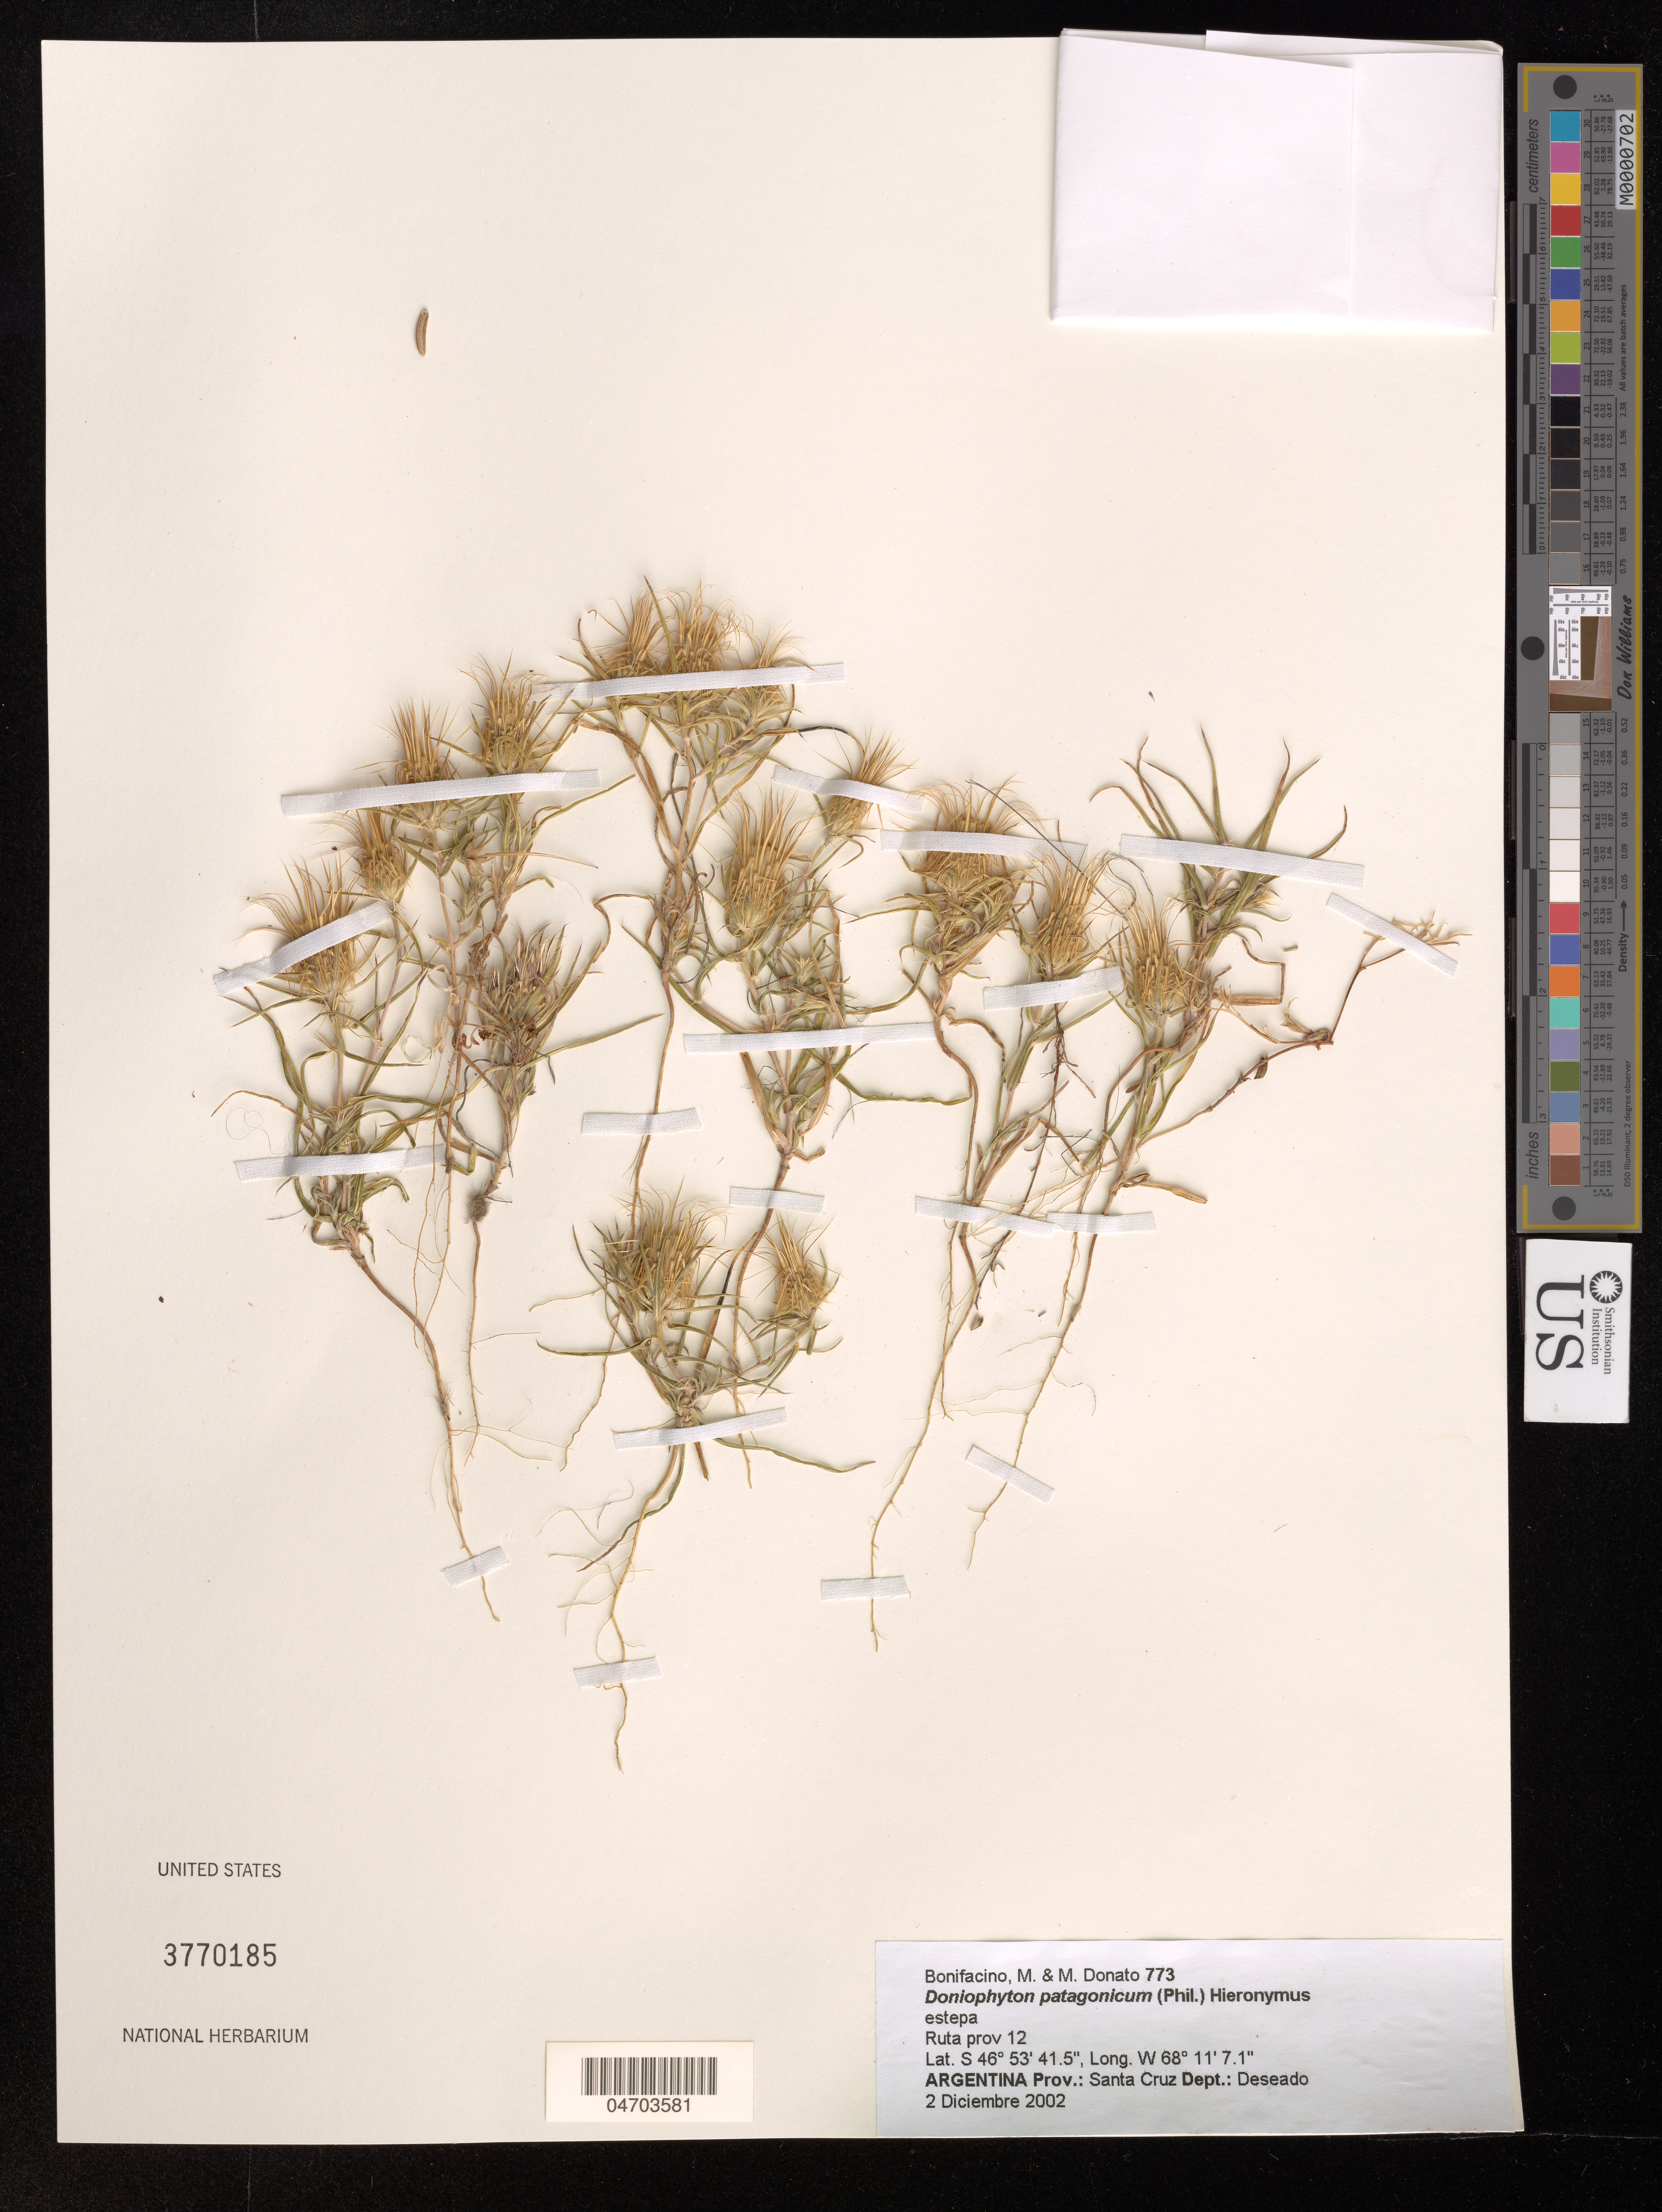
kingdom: Plantae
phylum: Tracheophyta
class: Magnoliopsida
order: Asterales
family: Asteraceae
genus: Doniophyton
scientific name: Doniophyton patagonicum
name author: (Phil.) Cabrera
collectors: M. Bonifacino & M. Donato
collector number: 773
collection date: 2002-12-02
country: Argentina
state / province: Santa Cruz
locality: Ruta prov 12. Dept.: Deseado.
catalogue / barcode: US 3770185